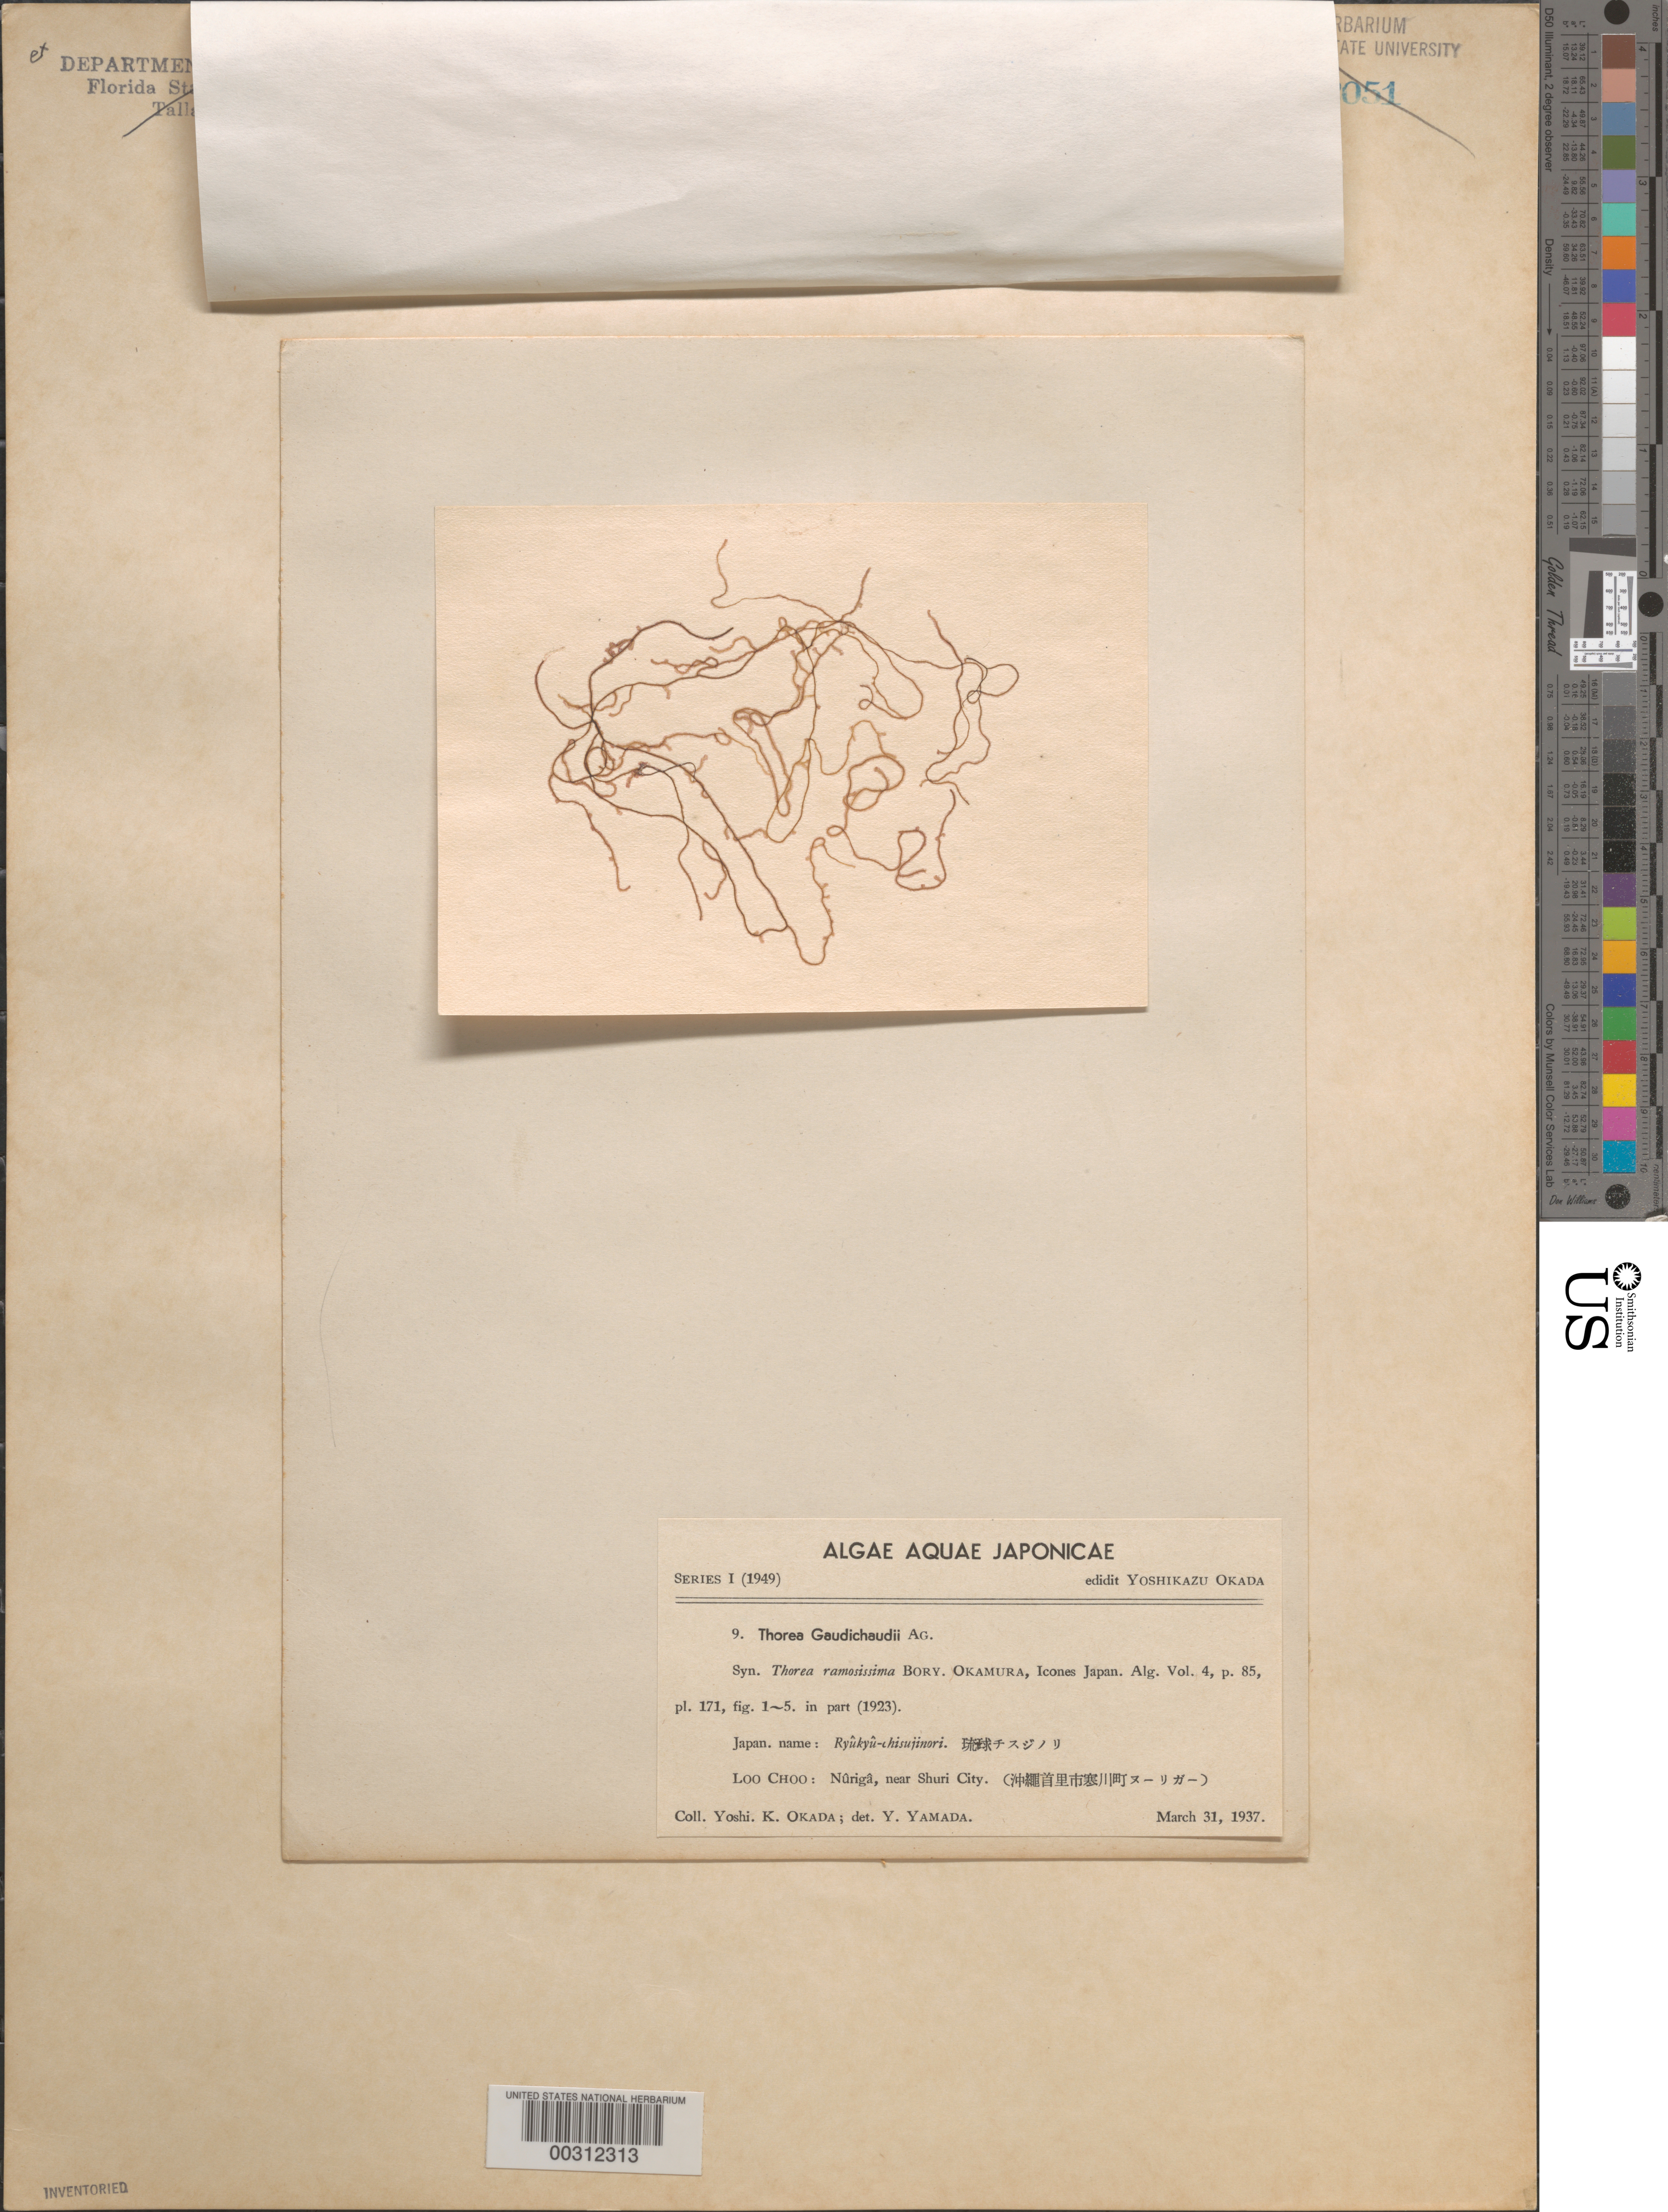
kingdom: Plantae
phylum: Rhodophyta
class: Florideophyceae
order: Thoreales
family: Thoreaceae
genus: Thorea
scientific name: Thorea gaudichaudii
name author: C. Agardh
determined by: Yamada, Yukio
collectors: Y. Okada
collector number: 9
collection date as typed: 31 Mar 1937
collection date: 1937-03-31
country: Japan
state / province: Okinawa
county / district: Ryukyu Shoto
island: Okinawa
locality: Nuriga, near Shuri City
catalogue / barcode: US 22600